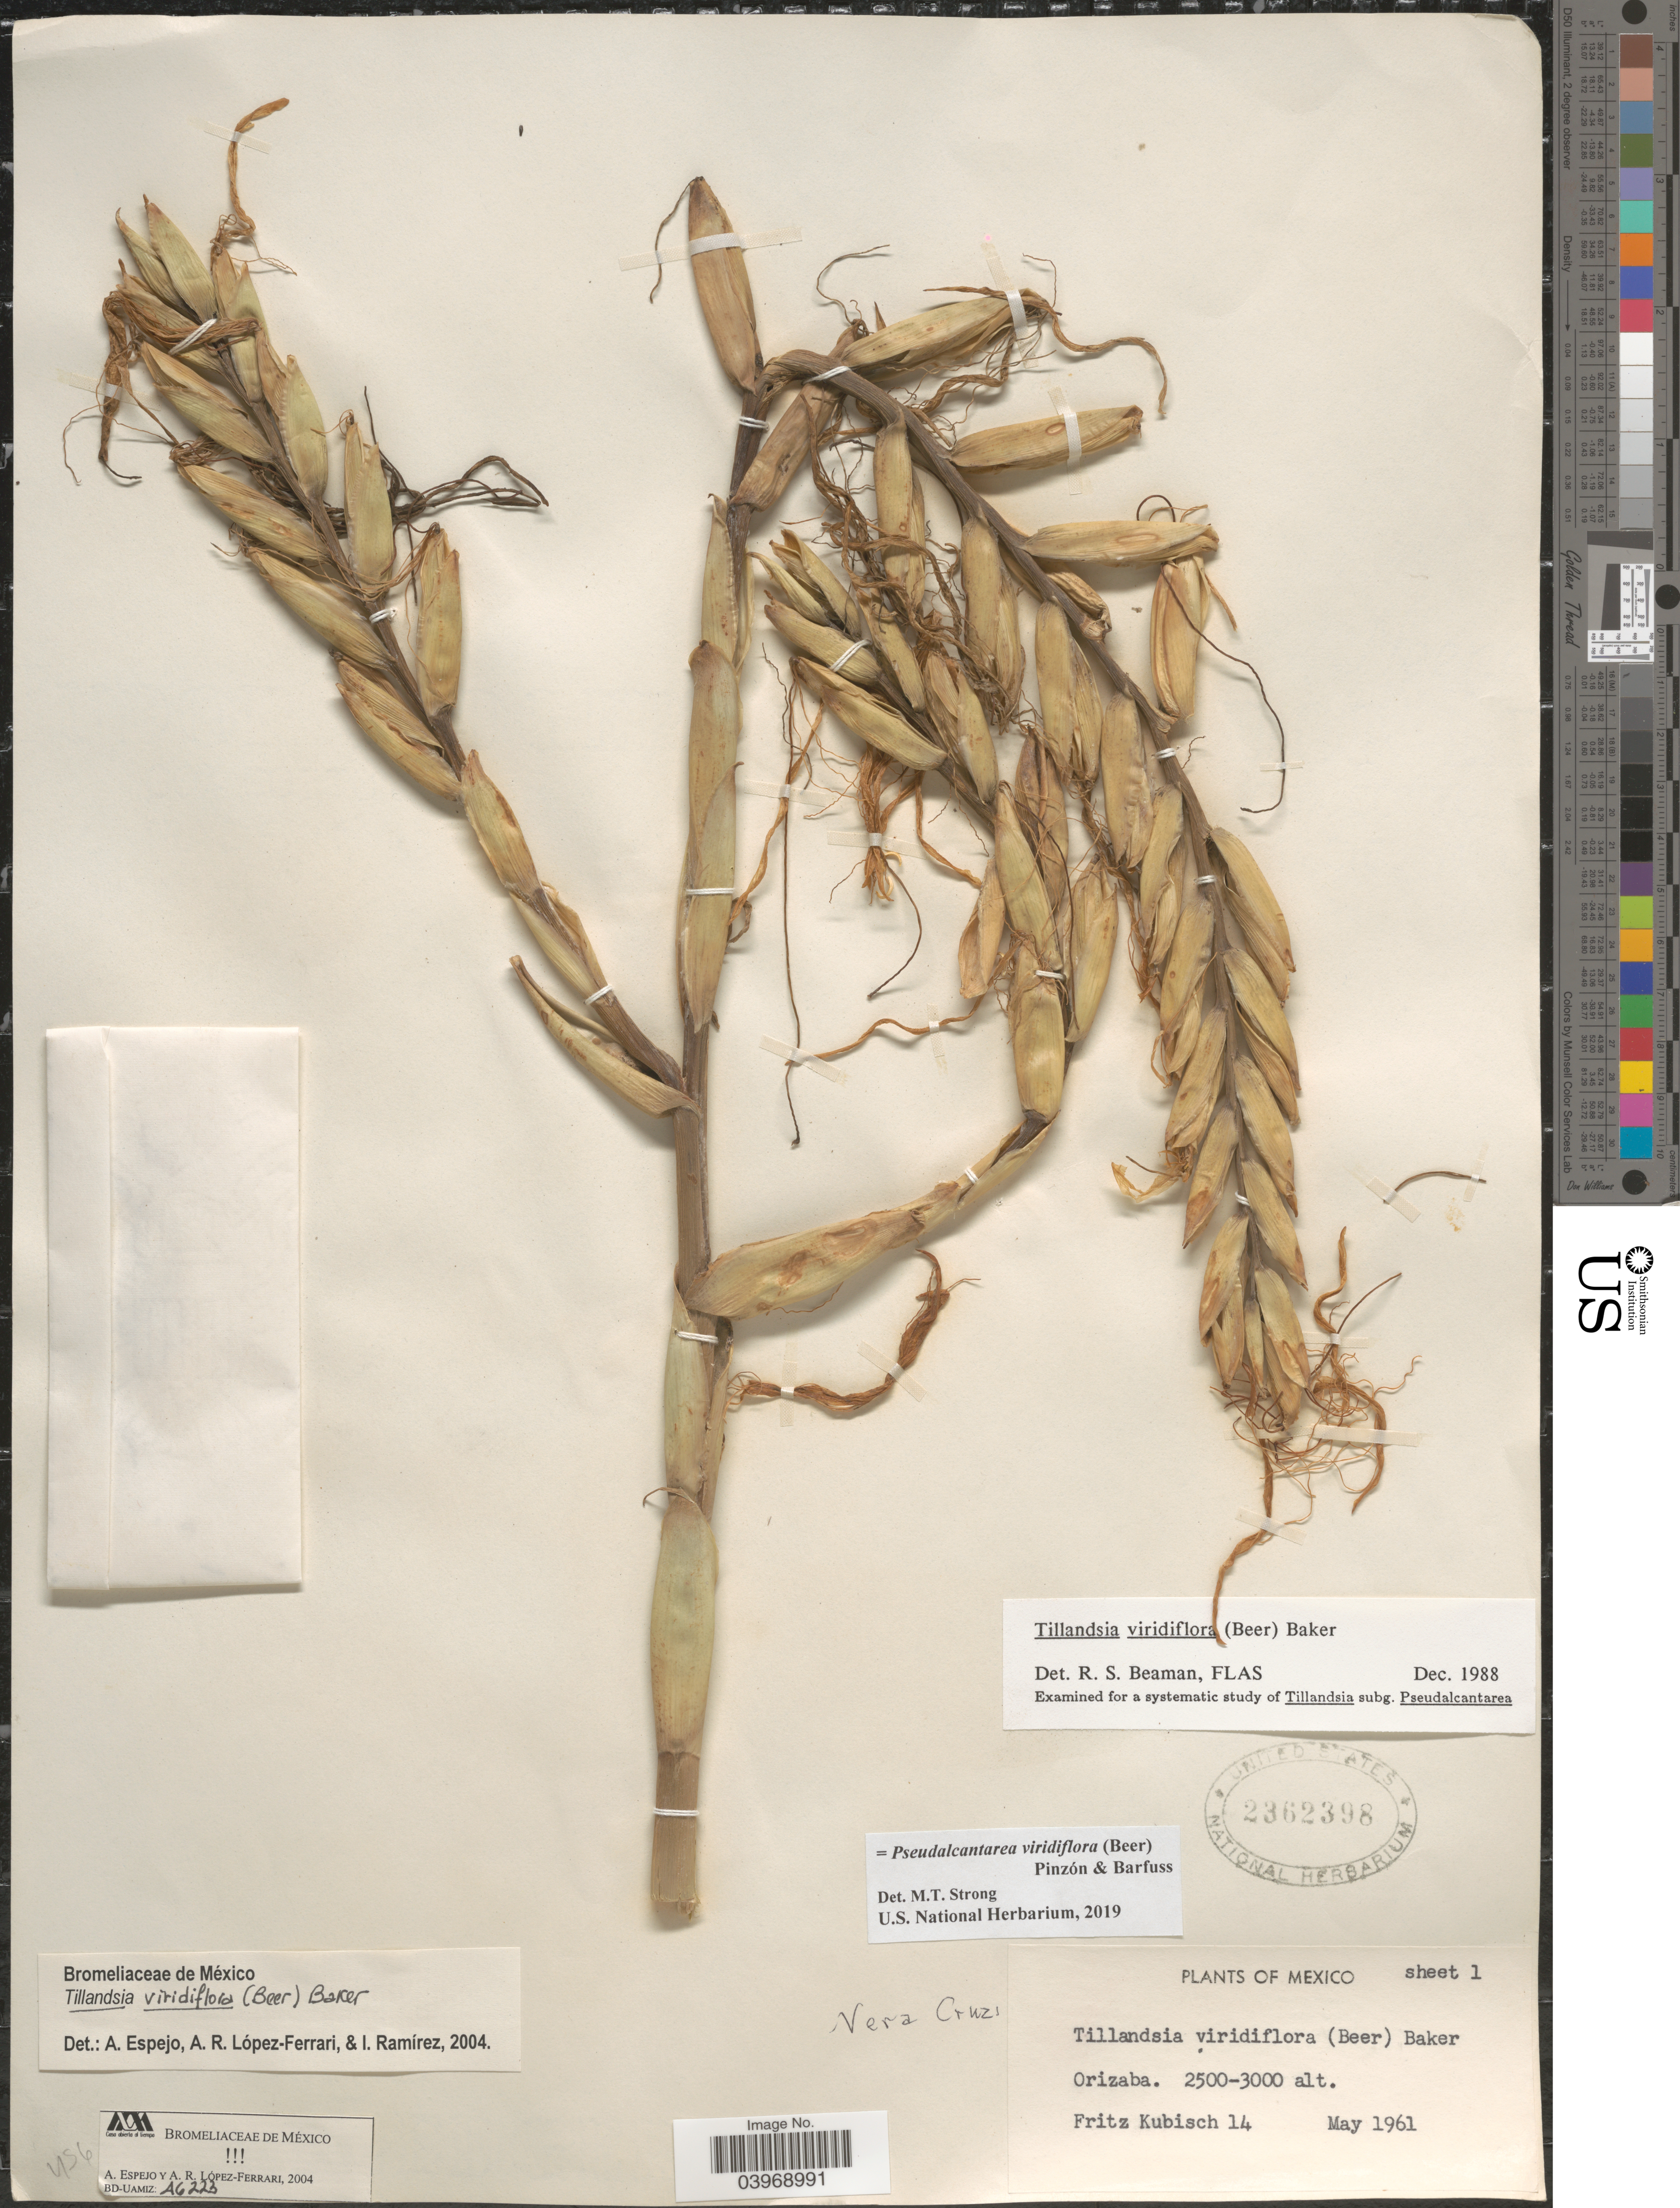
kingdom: Plantae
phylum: Tracheophyta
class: Liliopsida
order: Poales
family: Bromeliaceae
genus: Pseudalcantarea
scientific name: Pseudalcantarea viridiflora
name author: (Beer) Pinzón & Barfuss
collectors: F. Kubisch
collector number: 14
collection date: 1961-05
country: Mexico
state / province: Veracruz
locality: Vera Cruz. Orizaba.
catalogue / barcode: US 2362398